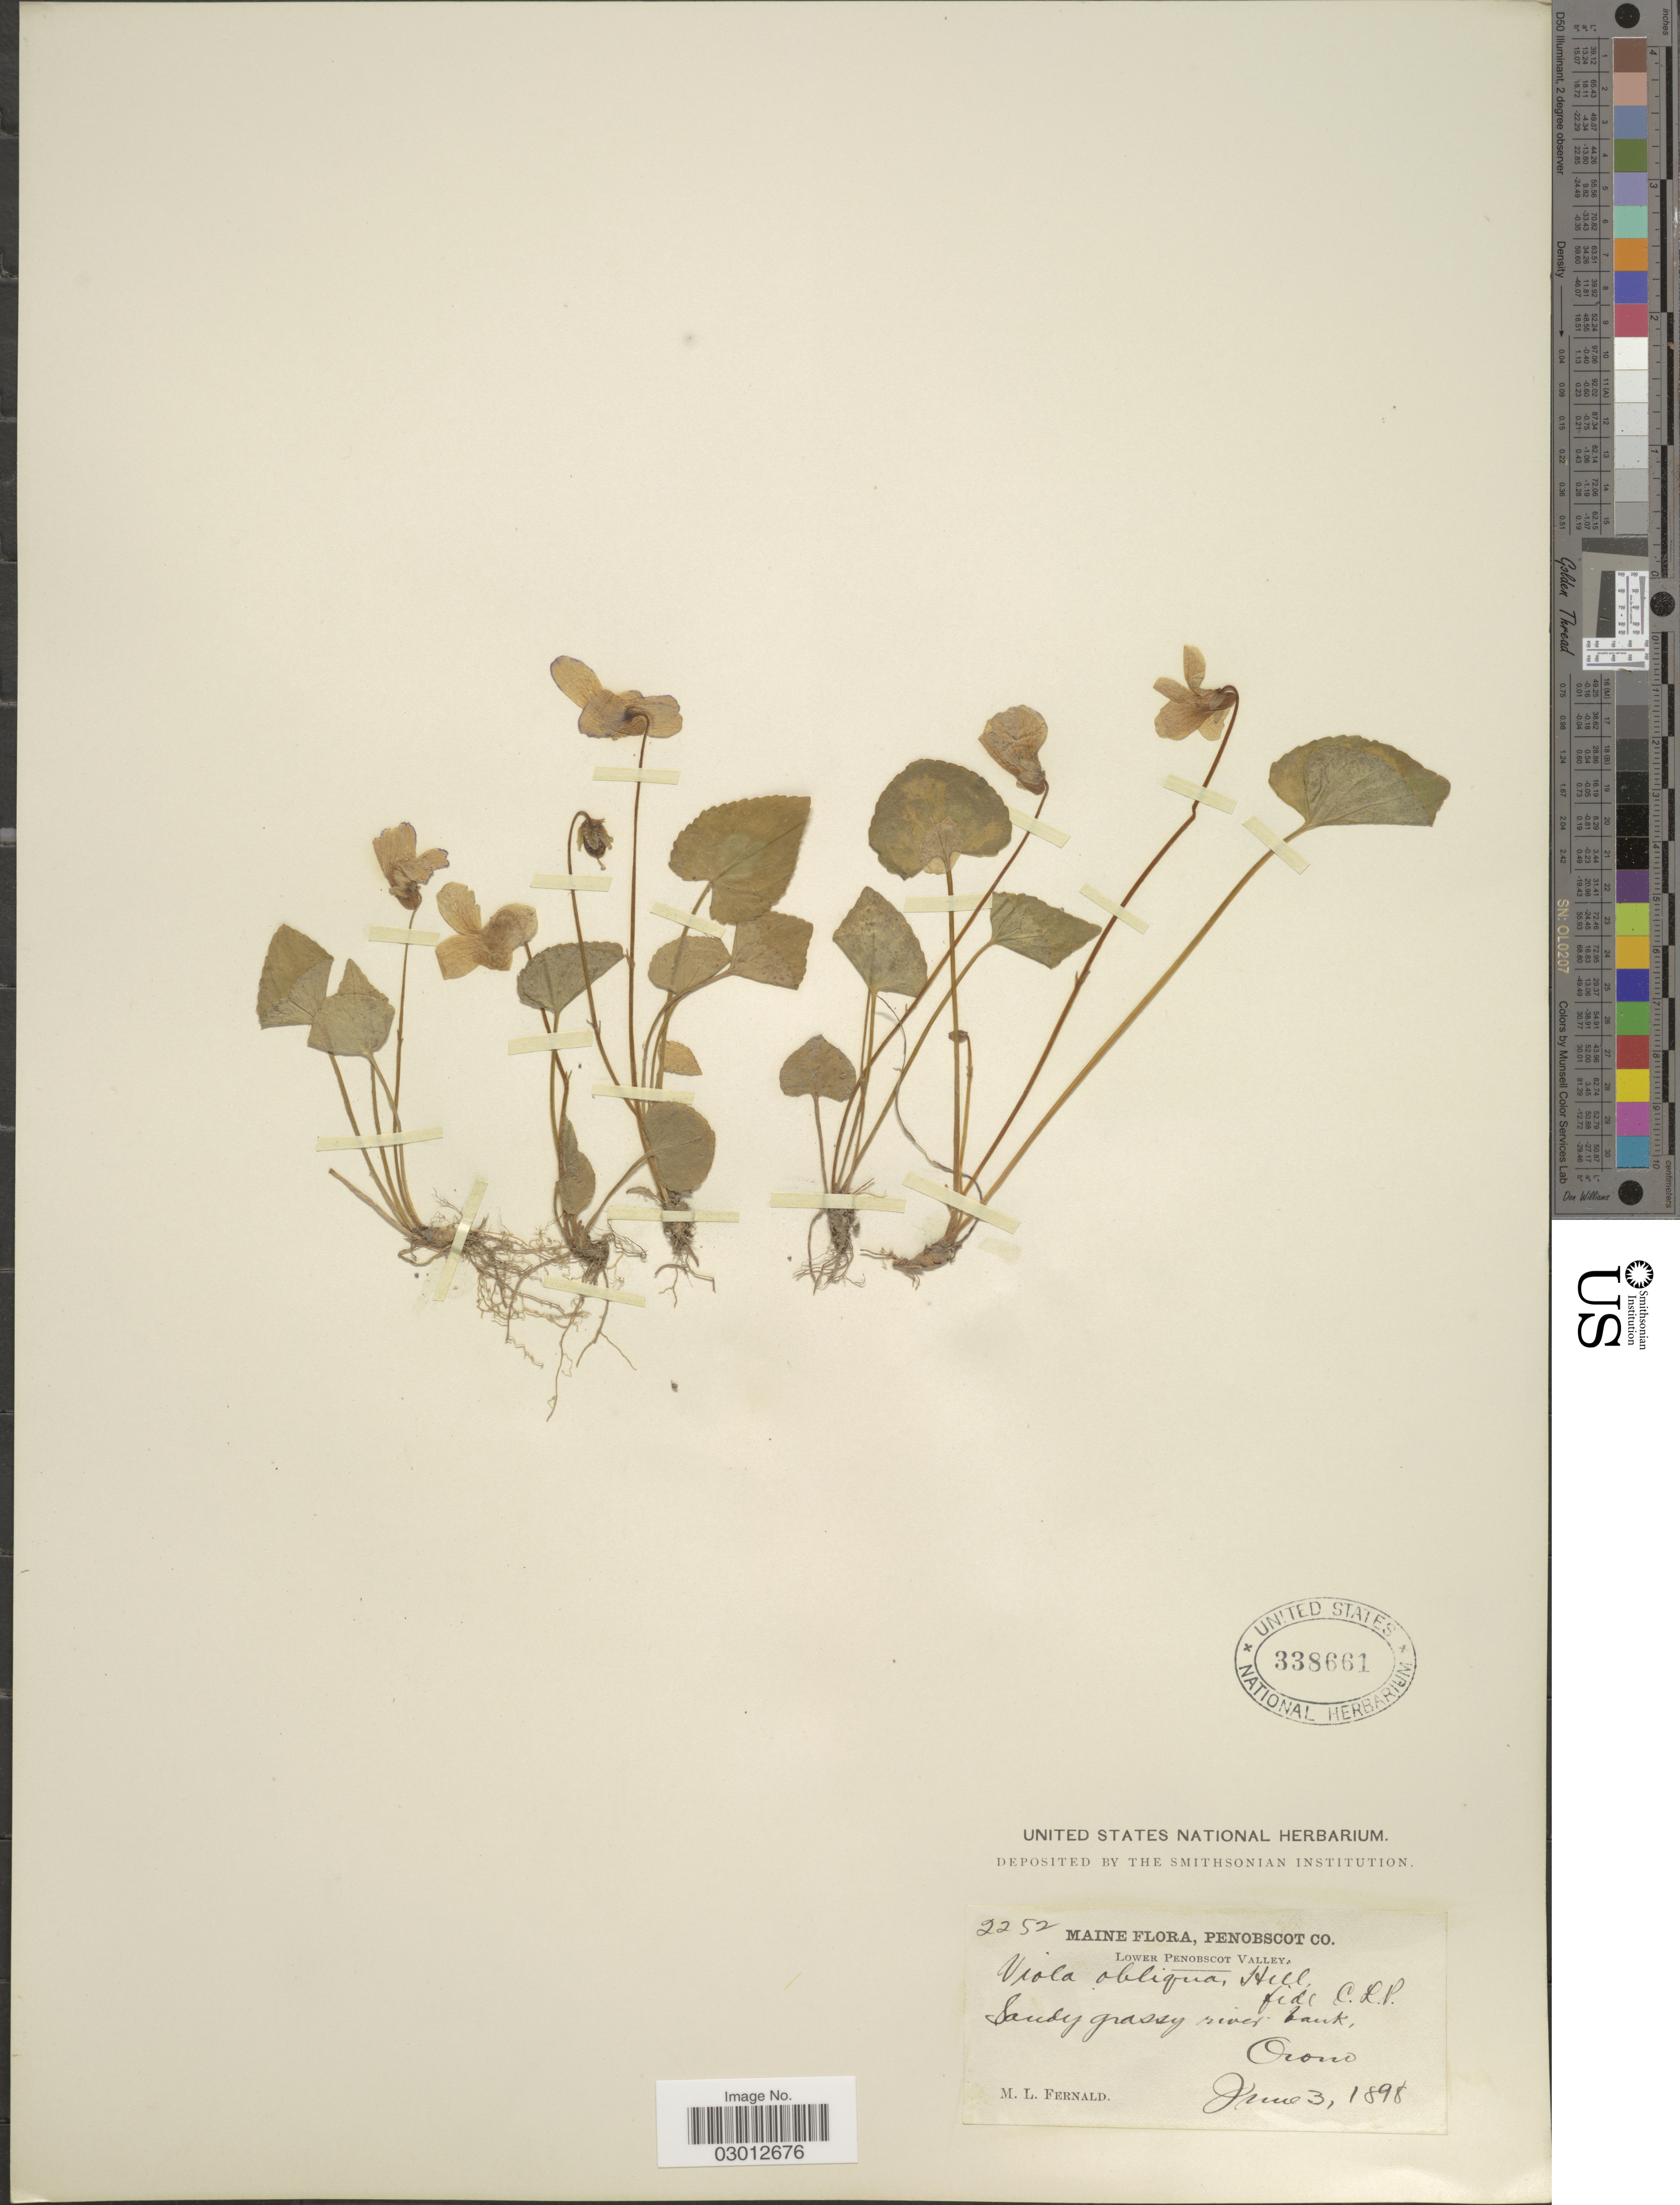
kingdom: Plantae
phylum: Tracheophyta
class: Magnoliopsida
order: Malpighiales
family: Violaceae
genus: Viola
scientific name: Viola papilionacea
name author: Pursh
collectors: M. L. Fernald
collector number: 2252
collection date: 1898-06-03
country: United States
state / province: Maine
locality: Penobscot Co., Lower Penobscot Valley, Orono.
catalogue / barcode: US 338661